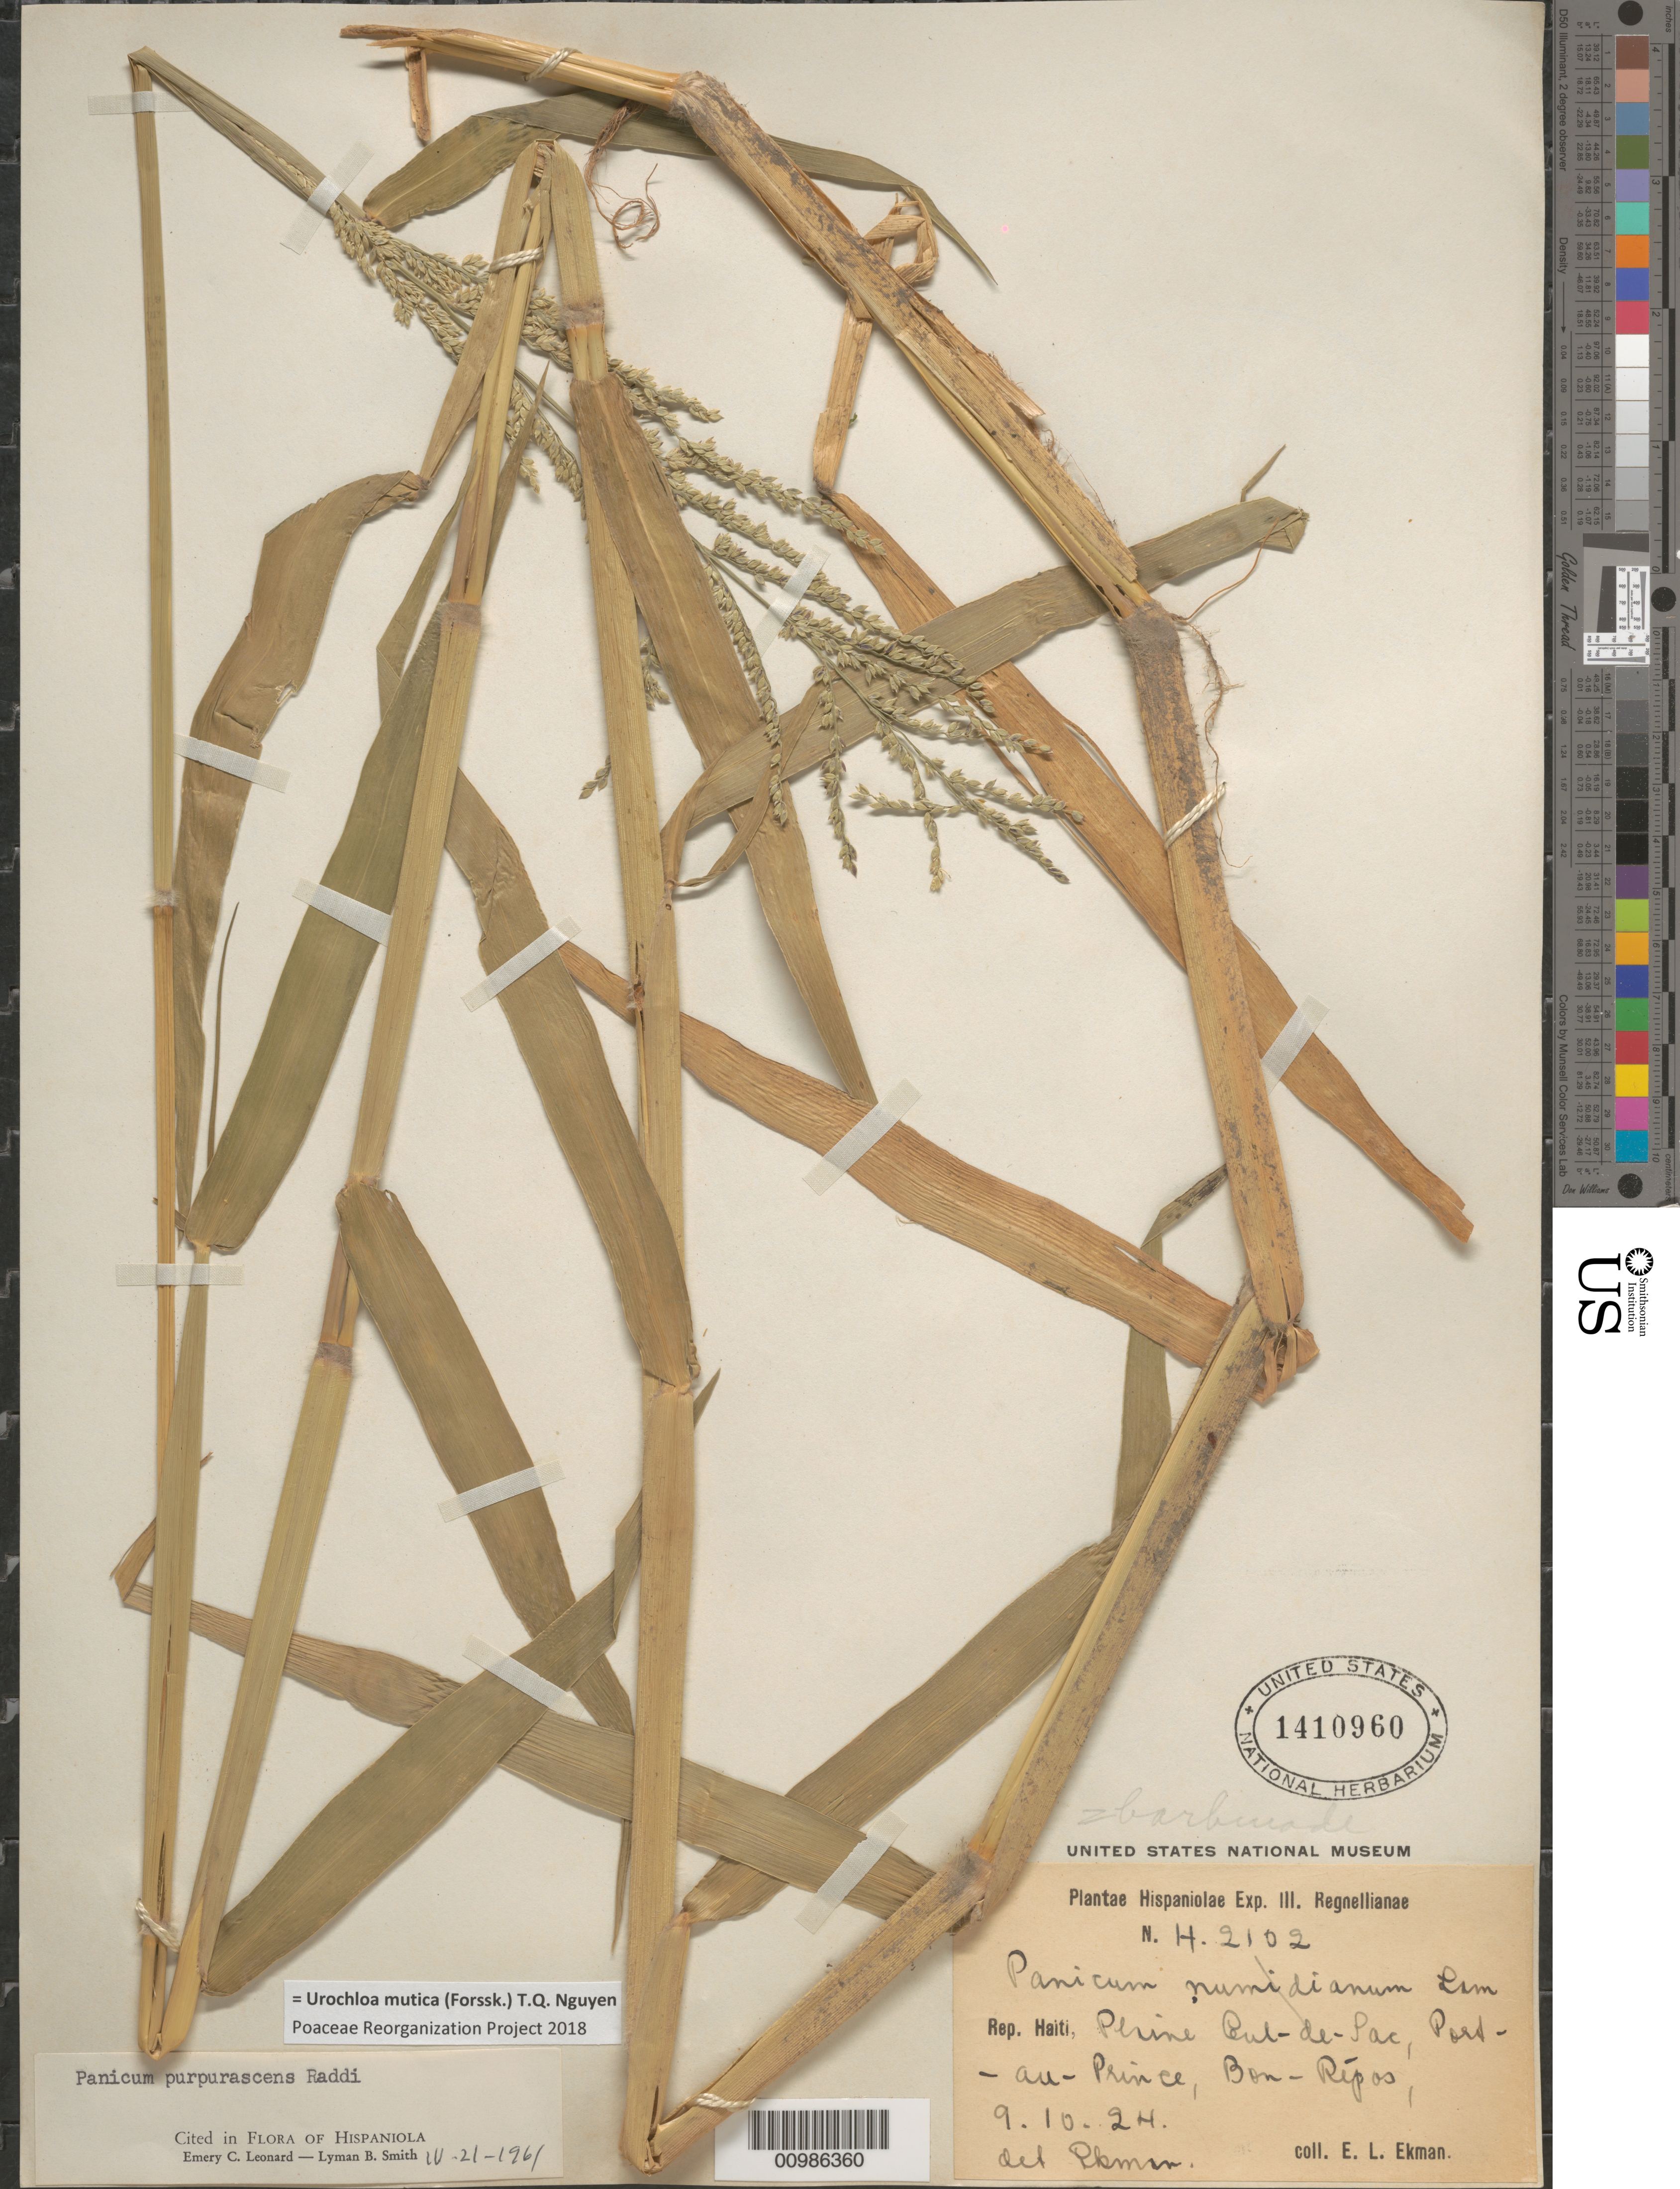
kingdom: Plantae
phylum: Tracheophyta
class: Liliopsida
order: Poales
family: Poaceae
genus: Brachiaria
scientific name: Brachiaria mutica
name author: (Forssk.) Stapf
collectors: E. L. Ekman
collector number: H 2102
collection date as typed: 10 Sep 1924 or 09 Oct 1924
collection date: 1924-09-10 or 1924-10-09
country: Haiti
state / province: Óuest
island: Hispaniola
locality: Cul-de-Sac Plain, Port-au-Prince, Bon Repos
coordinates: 0 N, 0 E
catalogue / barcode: US 1410960